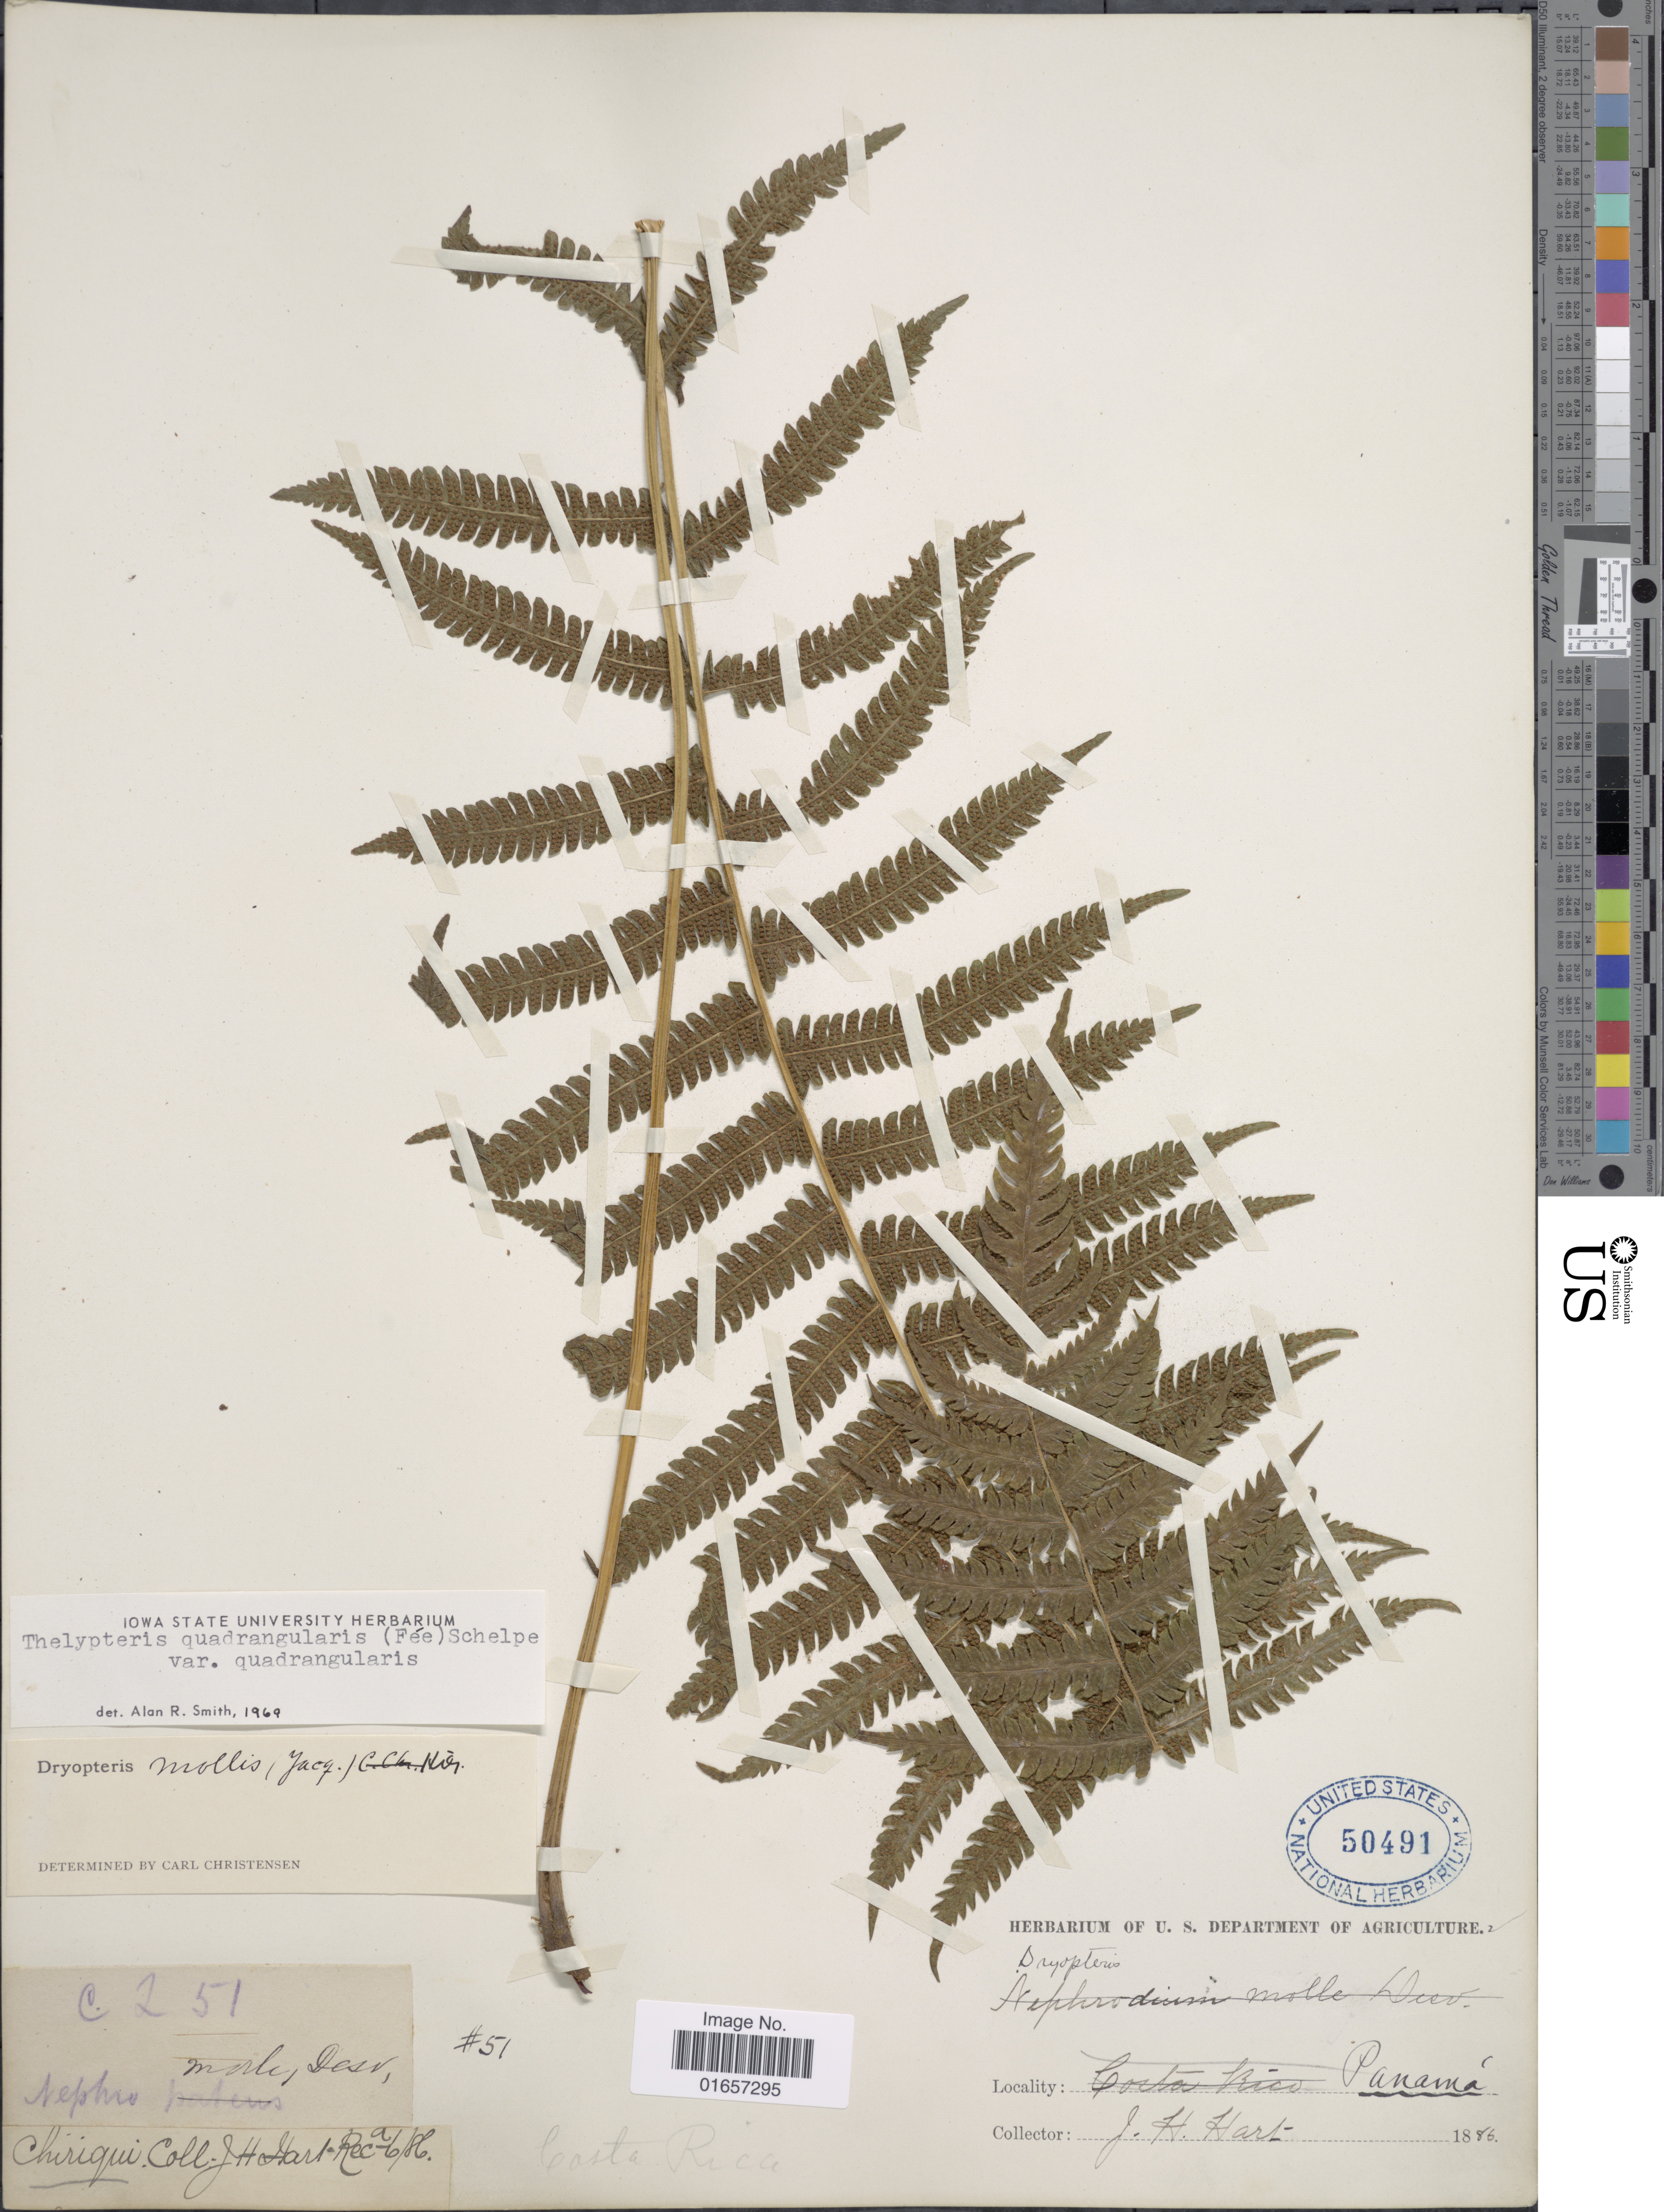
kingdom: Plantae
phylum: Tracheophyta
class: Polypodiopsida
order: Polypodiales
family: Thelypteridaceae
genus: Christella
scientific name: Christella hispidula var. hispidula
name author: (Decne.) Holttum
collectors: J. H. Hart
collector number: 51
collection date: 1886-06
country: Panama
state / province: Chiriqui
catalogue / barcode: US 50491